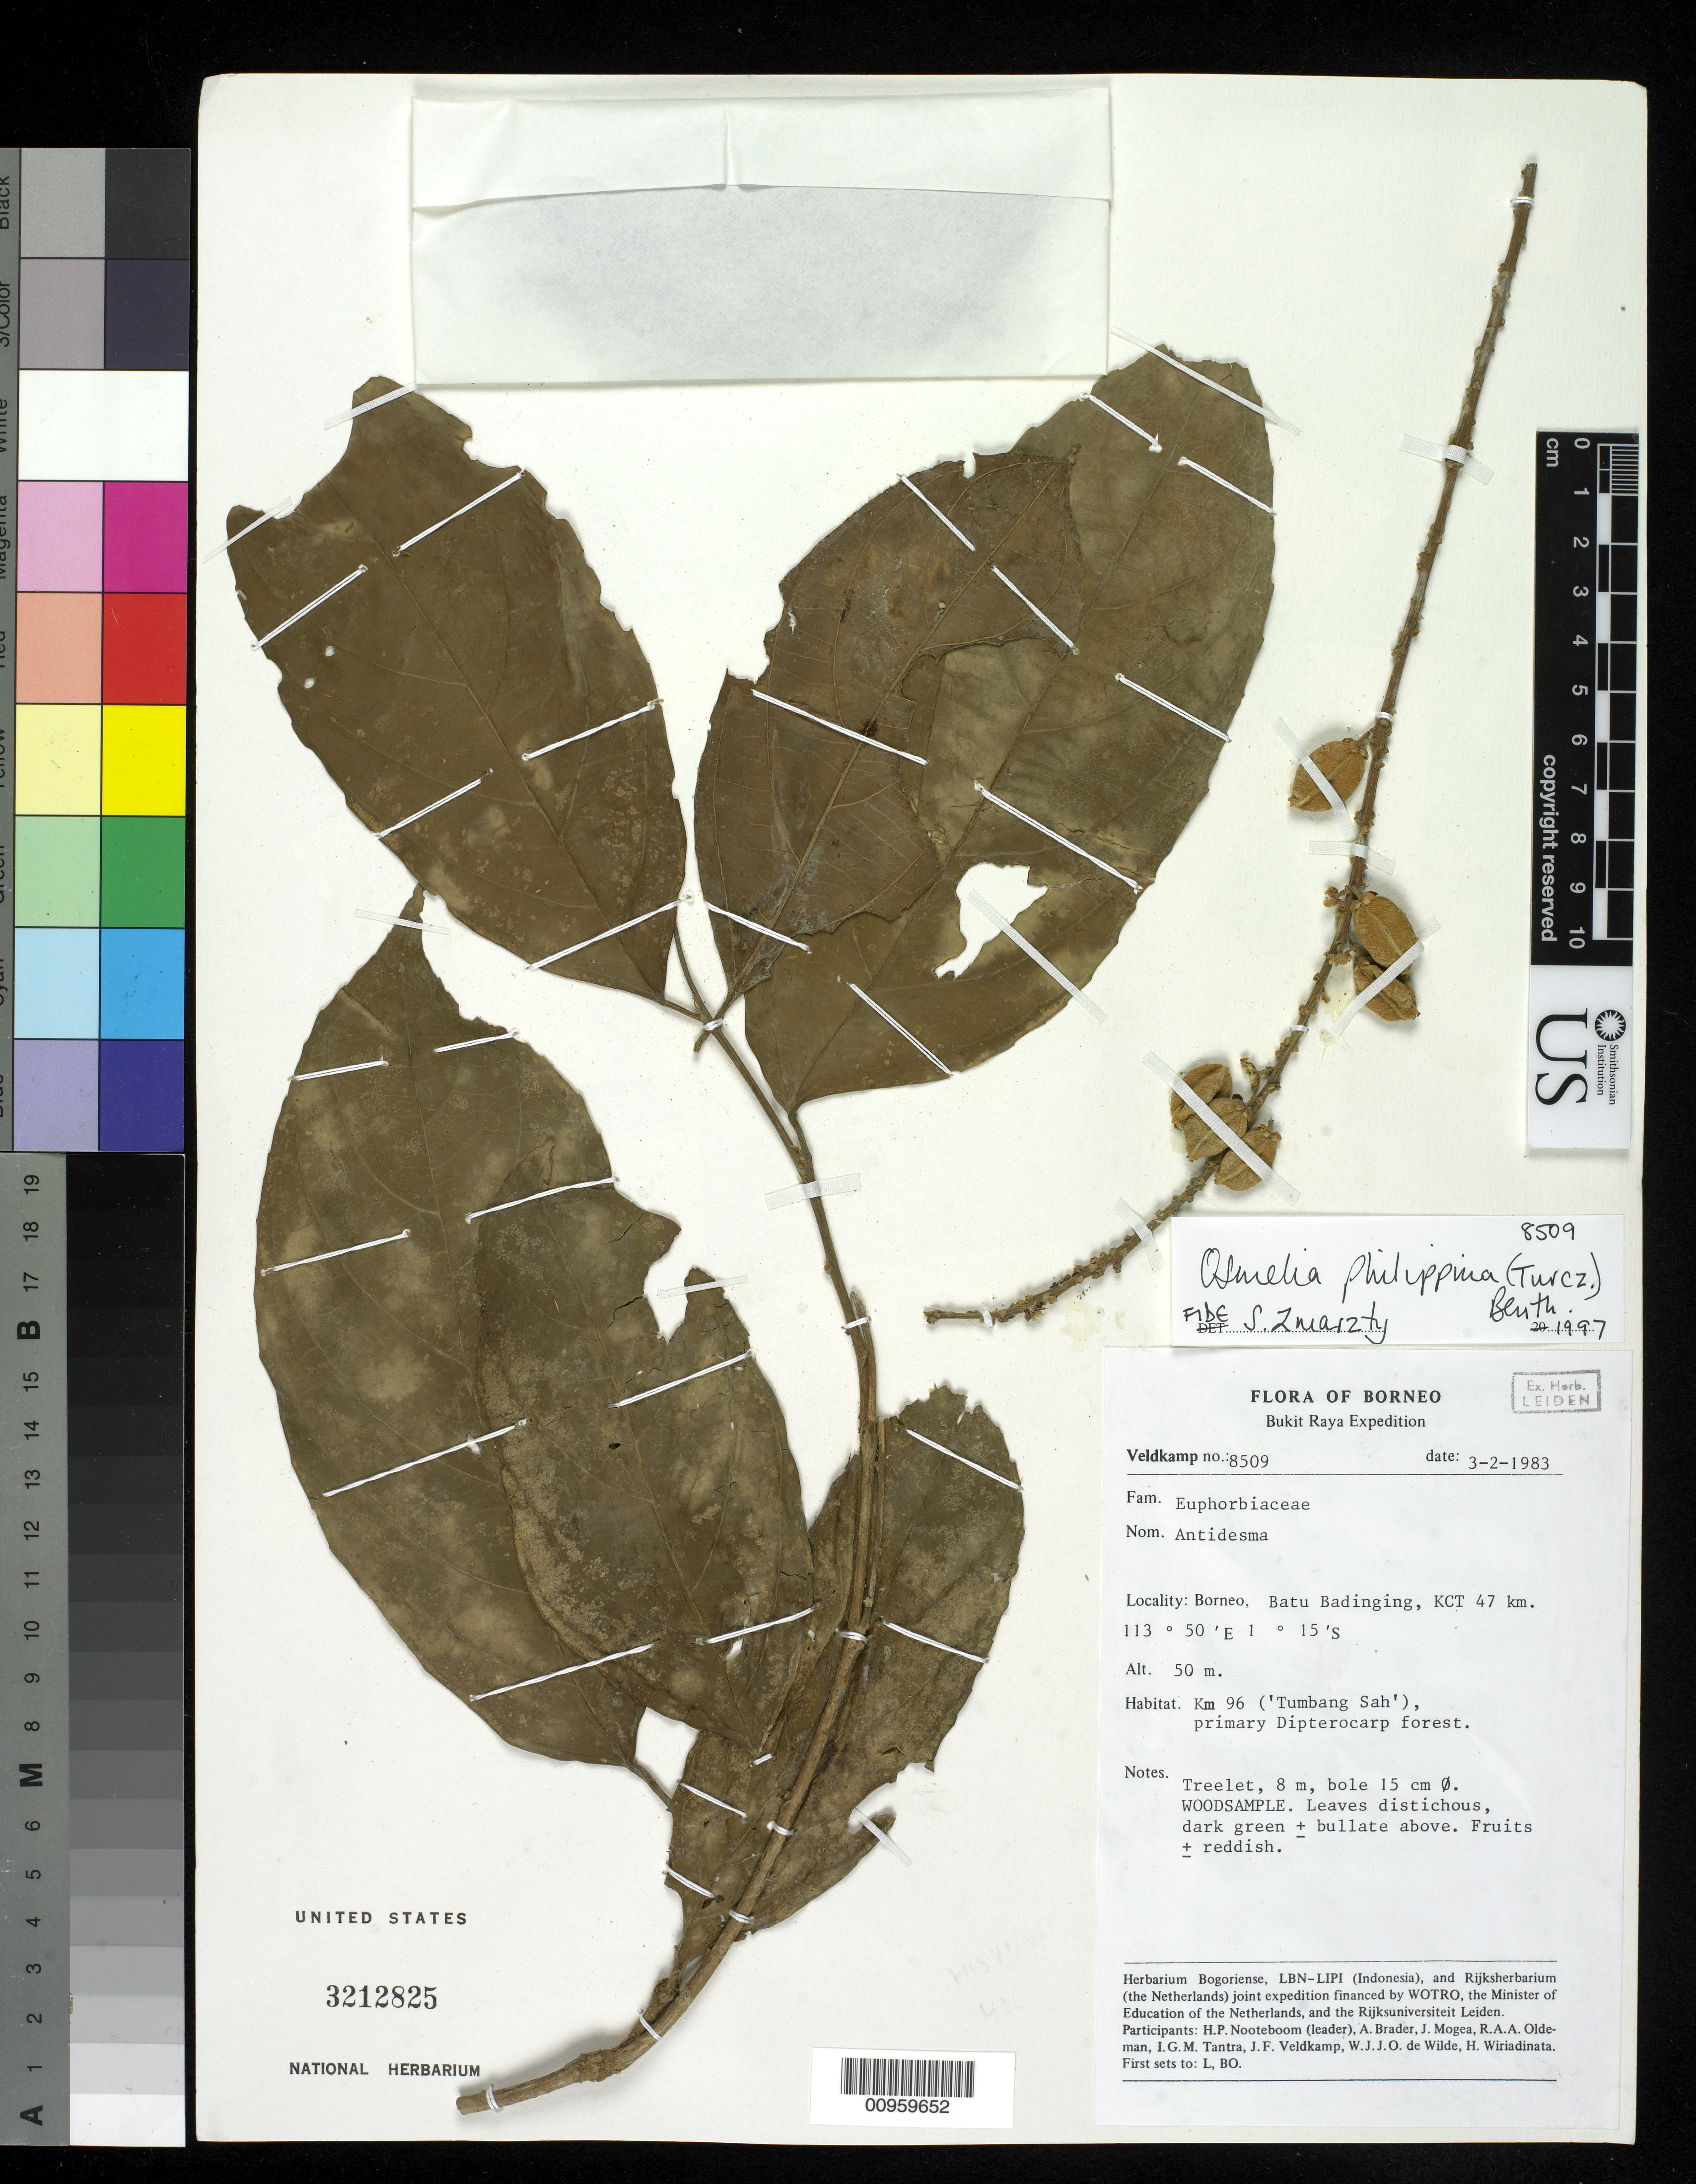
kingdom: Plantae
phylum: Tracheophyta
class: Magnoliopsida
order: Malpighiales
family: Salicaceae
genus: Osmelia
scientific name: Osmelia philippina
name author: (Turcz.) Benth.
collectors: H. P. Nooteboom & et al.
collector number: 8509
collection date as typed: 03 Feb 1983 or 02 Mar 1983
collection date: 1983-02-03 or 1983-03-02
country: Indonesia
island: Borneo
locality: Batu Badinging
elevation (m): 50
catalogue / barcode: US 3212825